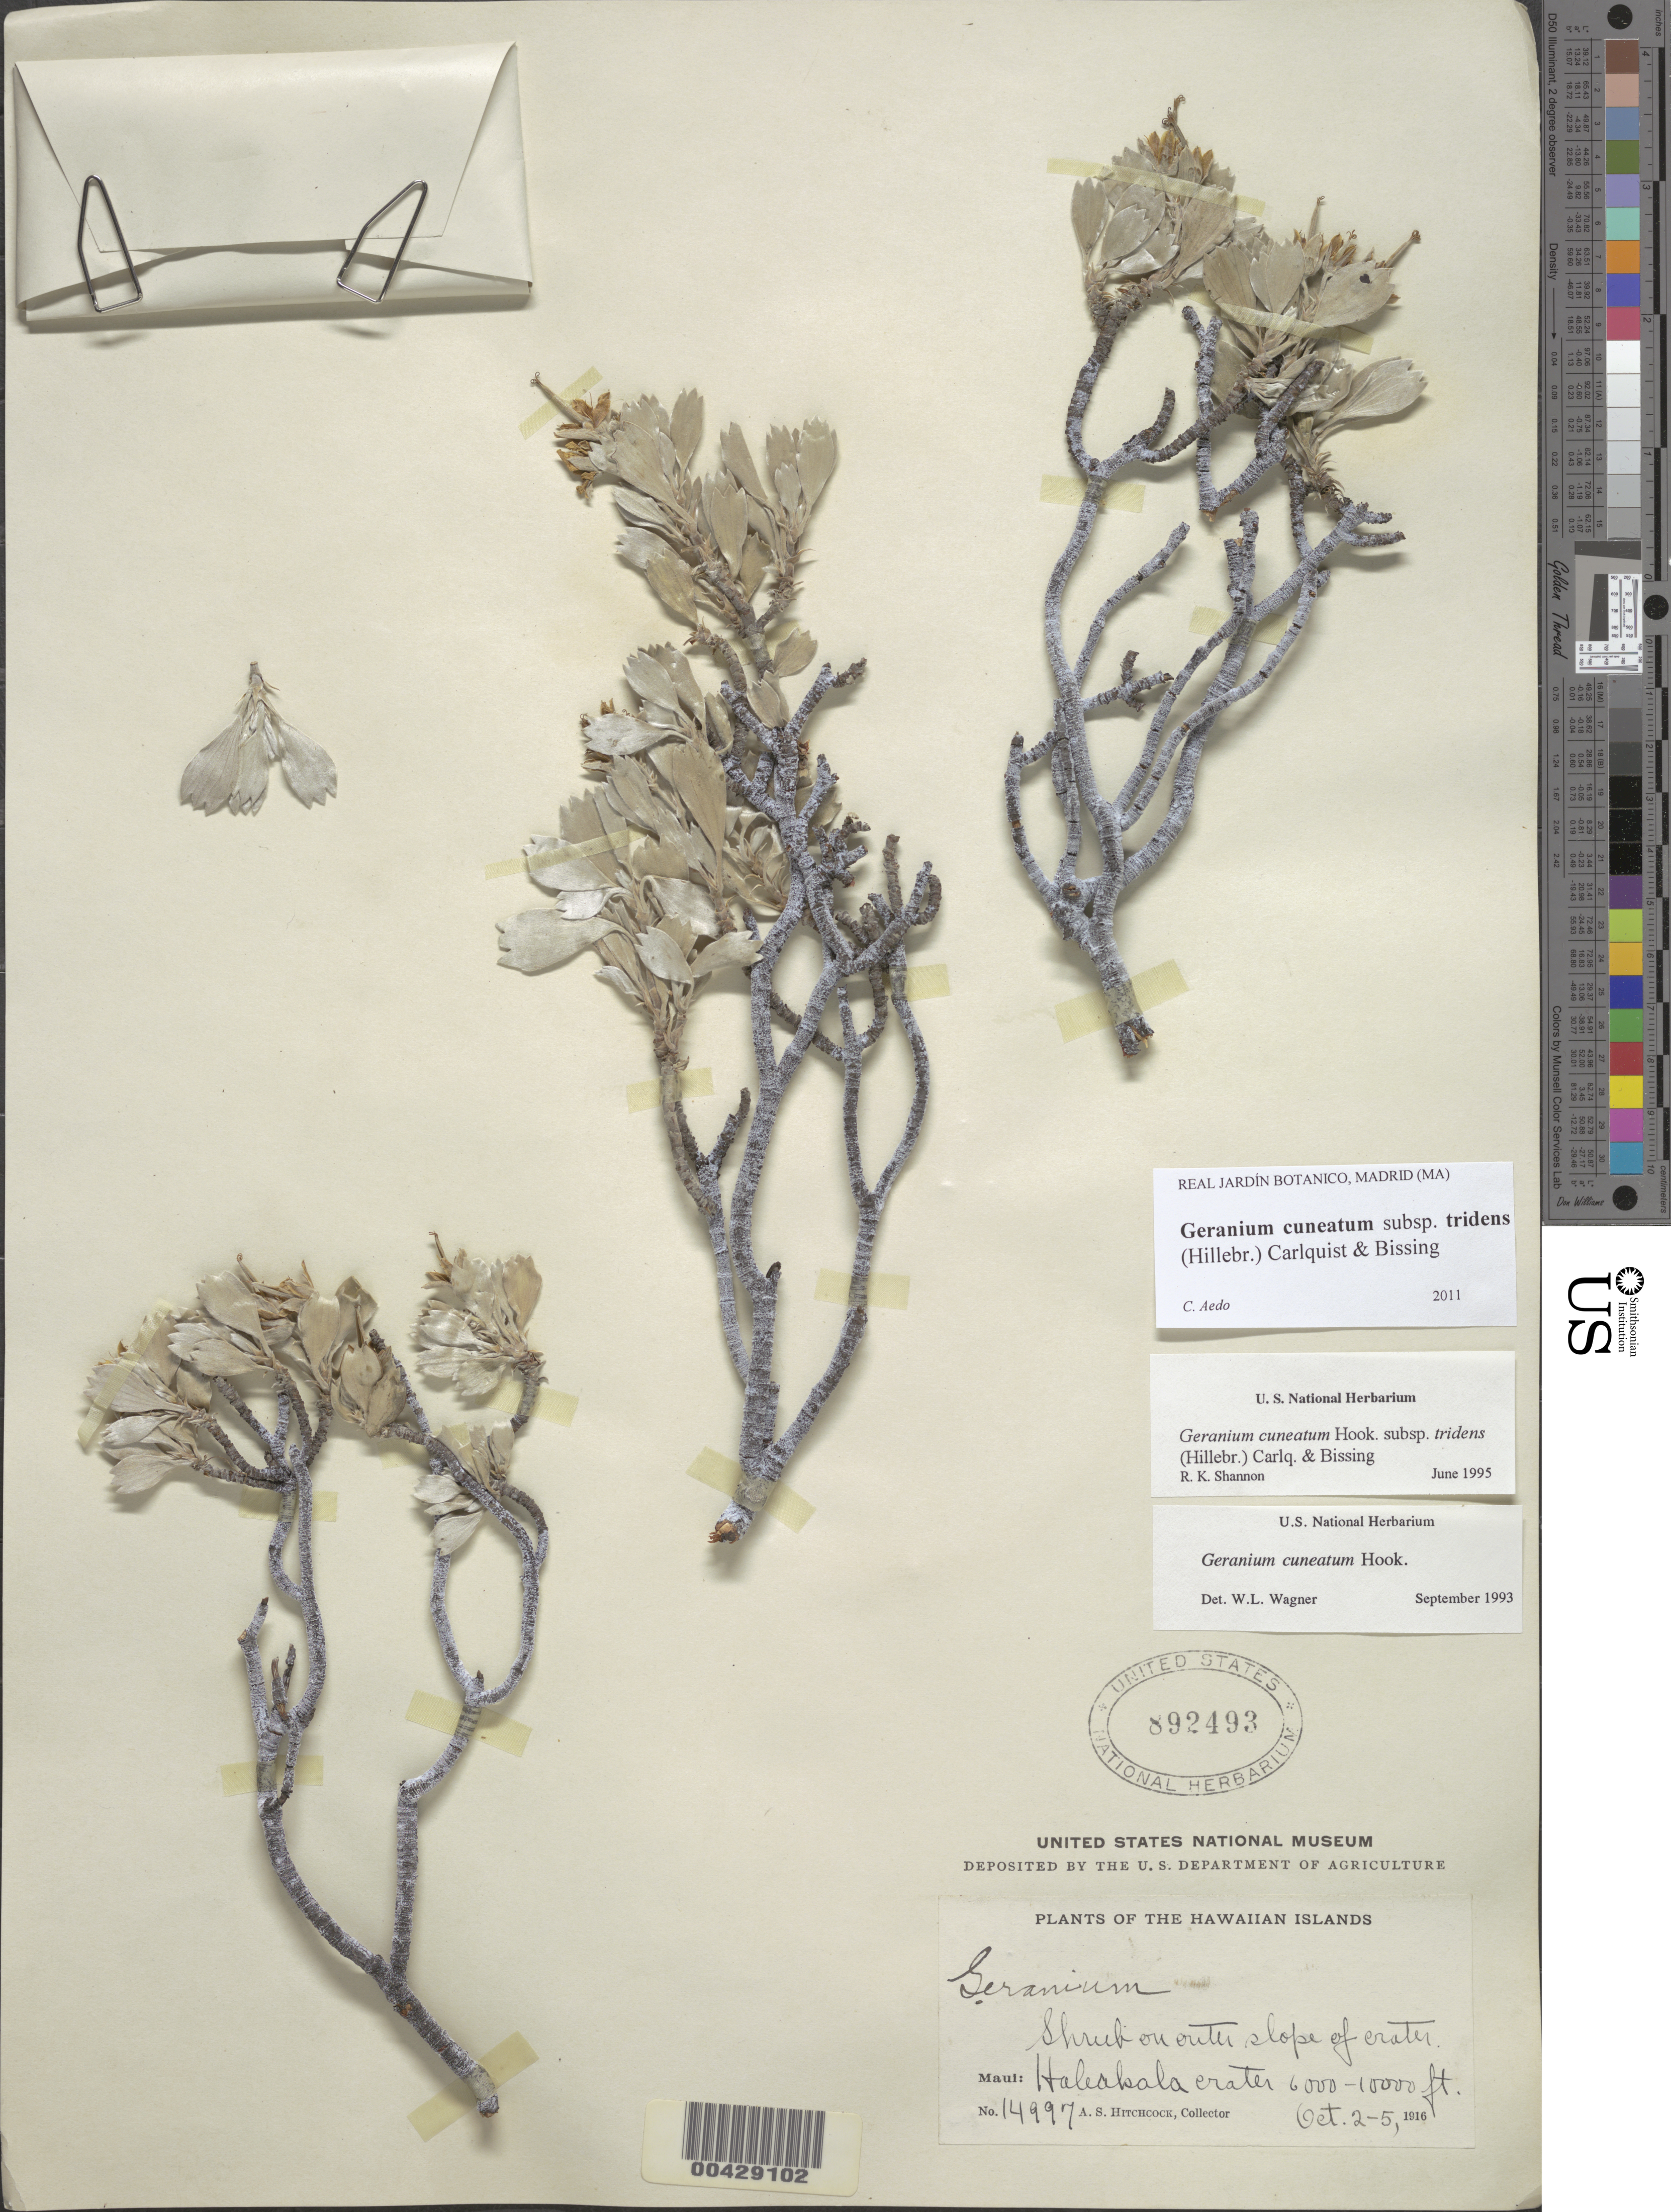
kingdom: Plantae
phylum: Tracheophyta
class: Magnoliopsida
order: Geraniales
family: Geraniaceae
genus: Geranium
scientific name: Geranium cuneatum subsp. tridens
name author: (Hillebr.) Carlquist & Bissing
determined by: Aedo, C.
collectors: A. S. Hitchcock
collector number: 14997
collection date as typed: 2 Oct 1916 to 5 Oct 1916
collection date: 1916-10-02/1916-10-05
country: United States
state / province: Hawaii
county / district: Maui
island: Maui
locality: Haleakala Crater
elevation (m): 1829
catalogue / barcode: US 892493